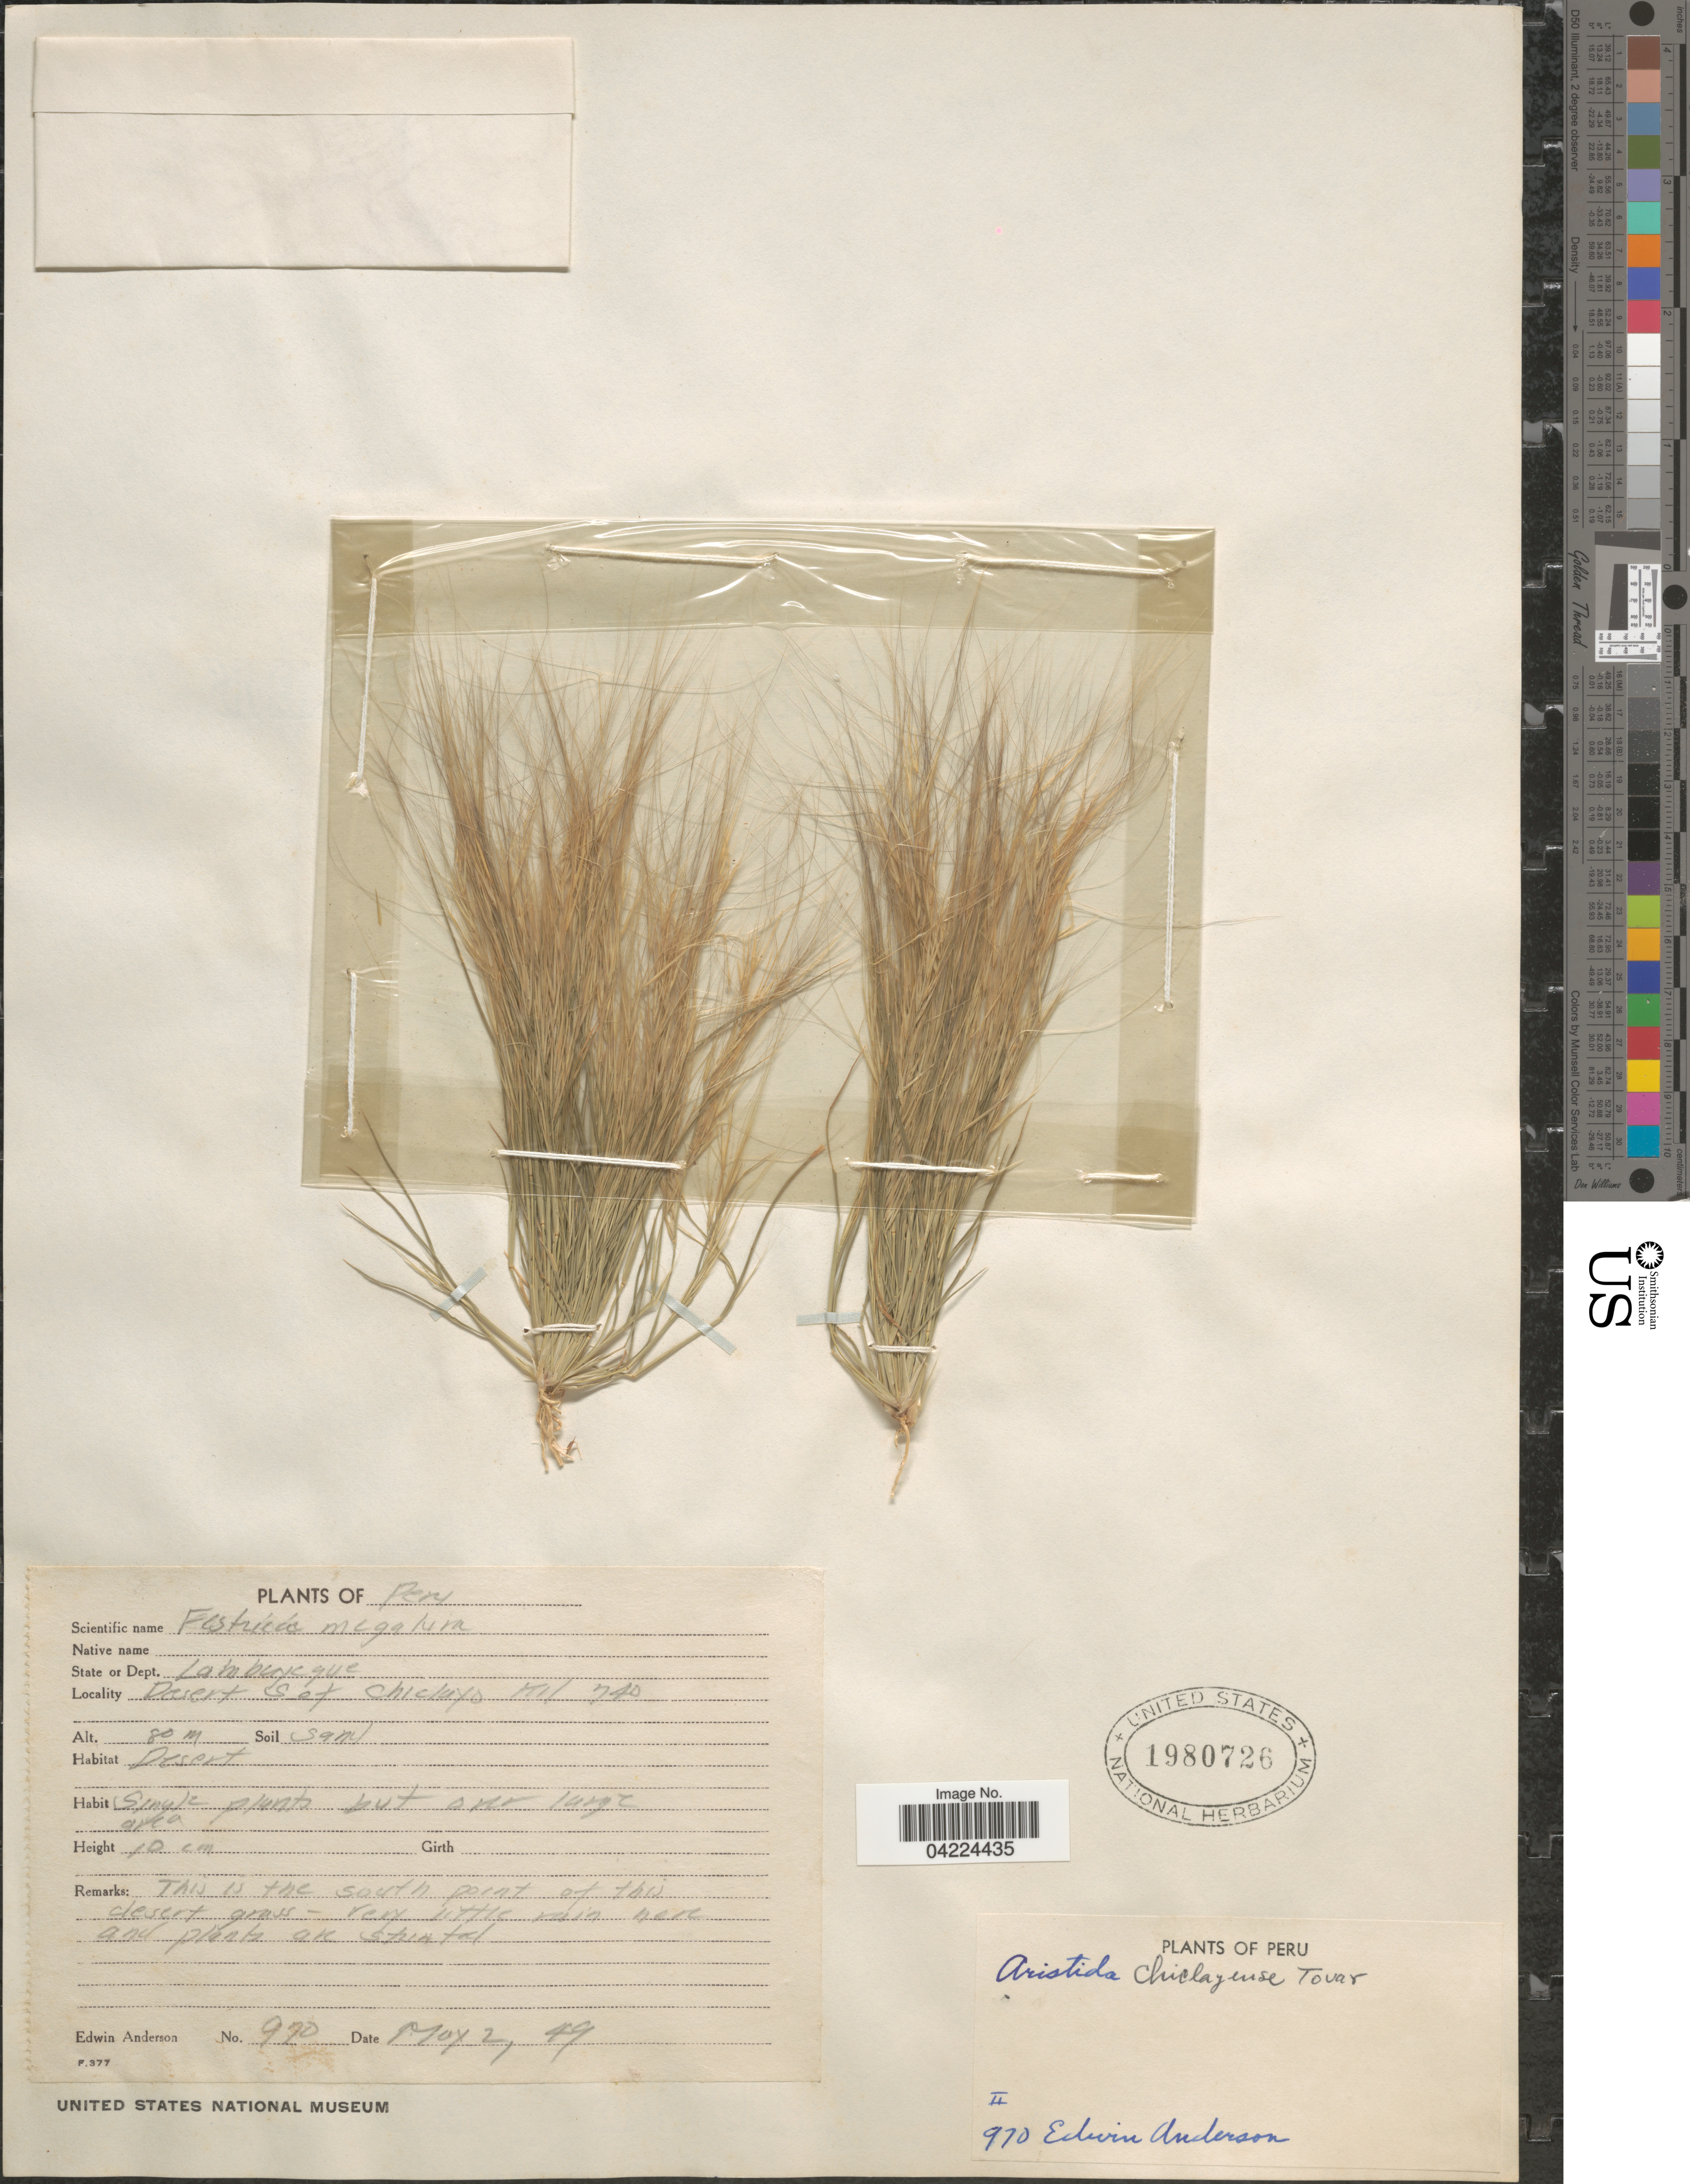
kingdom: Plantae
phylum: Tracheophyta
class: Liliopsida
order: Poales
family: Poaceae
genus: Aristida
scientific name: Aristida chiclayensis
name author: Tovar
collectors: E. Anderson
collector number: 970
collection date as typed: Transcribed d/m/y: 2/5/49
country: Peru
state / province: Lambayeque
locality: State or Dept. Lambayeque. Desert sot. Chiclayo Kil 740.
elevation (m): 80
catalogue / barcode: US 1980726